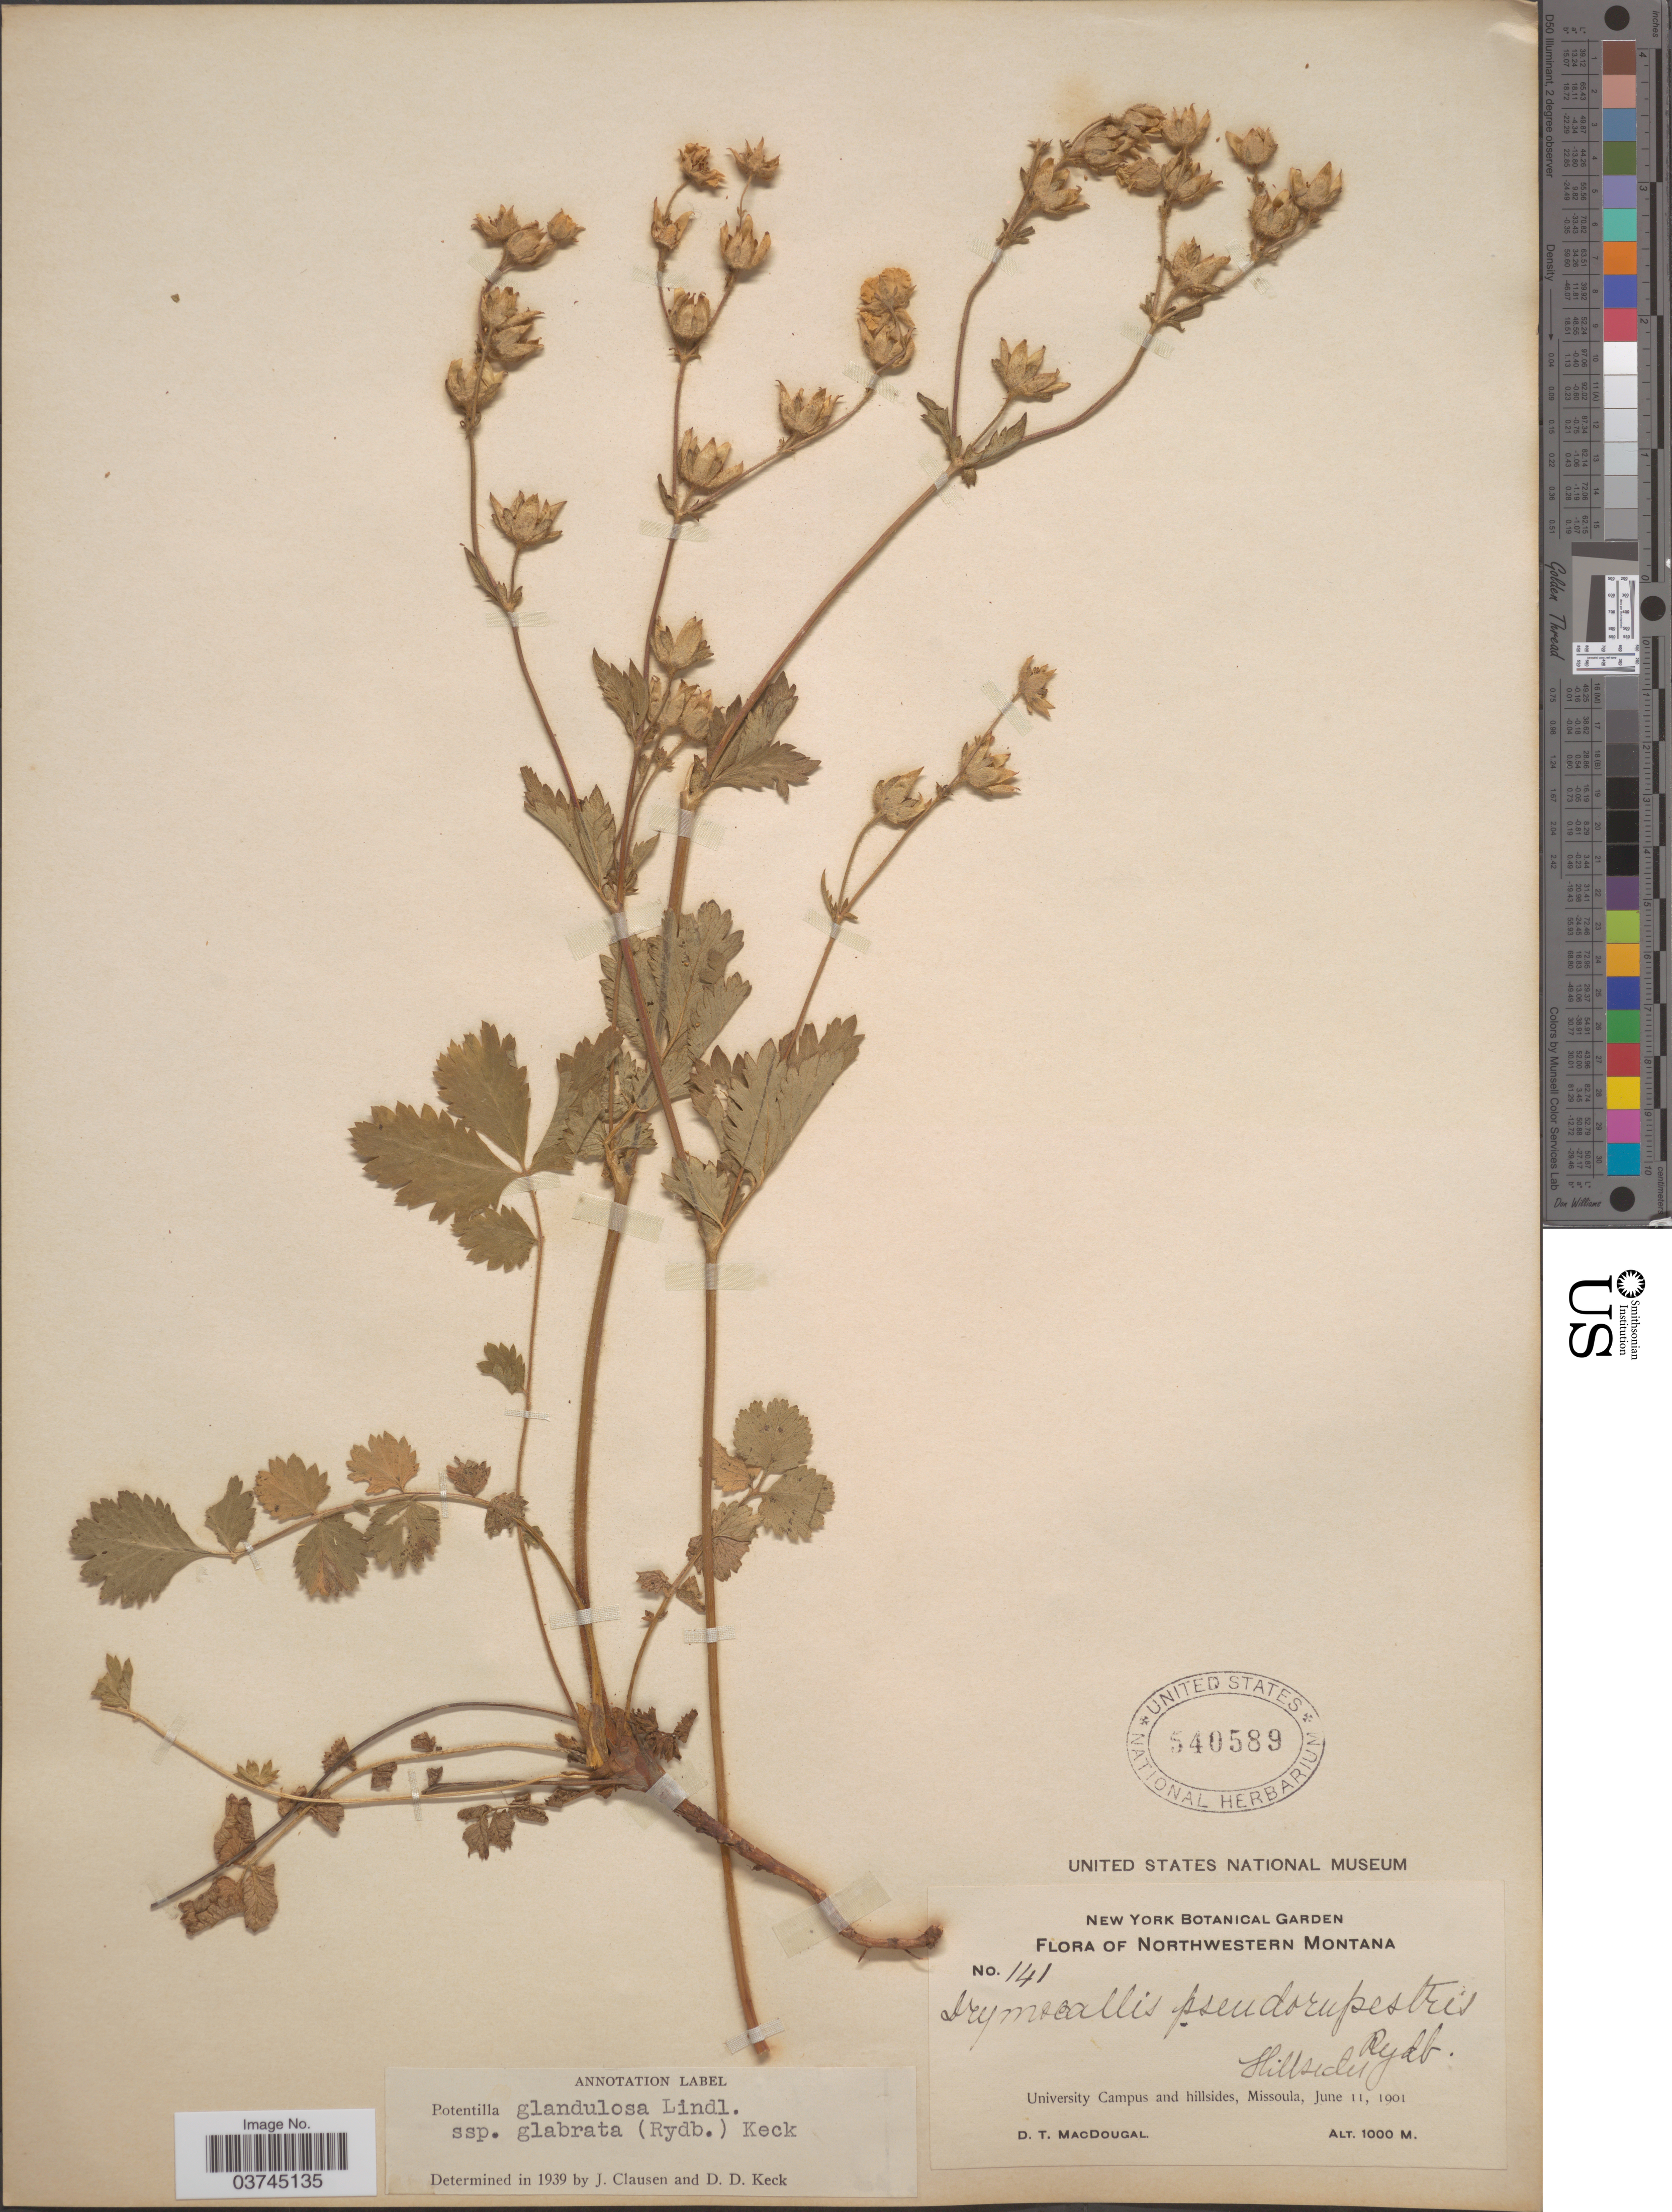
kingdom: Plantae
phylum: Tracheophyta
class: Magnoliopsida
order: Rosales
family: Rosaceae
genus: Drymocallis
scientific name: Drymocallis glabrata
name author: Rydb.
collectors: D. T. MacDougal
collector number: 141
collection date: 1901-06-11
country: United States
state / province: Montana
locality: Northwestern Montana. Hillsides. University Campus and hillsides, Missoula.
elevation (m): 1000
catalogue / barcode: US 540589